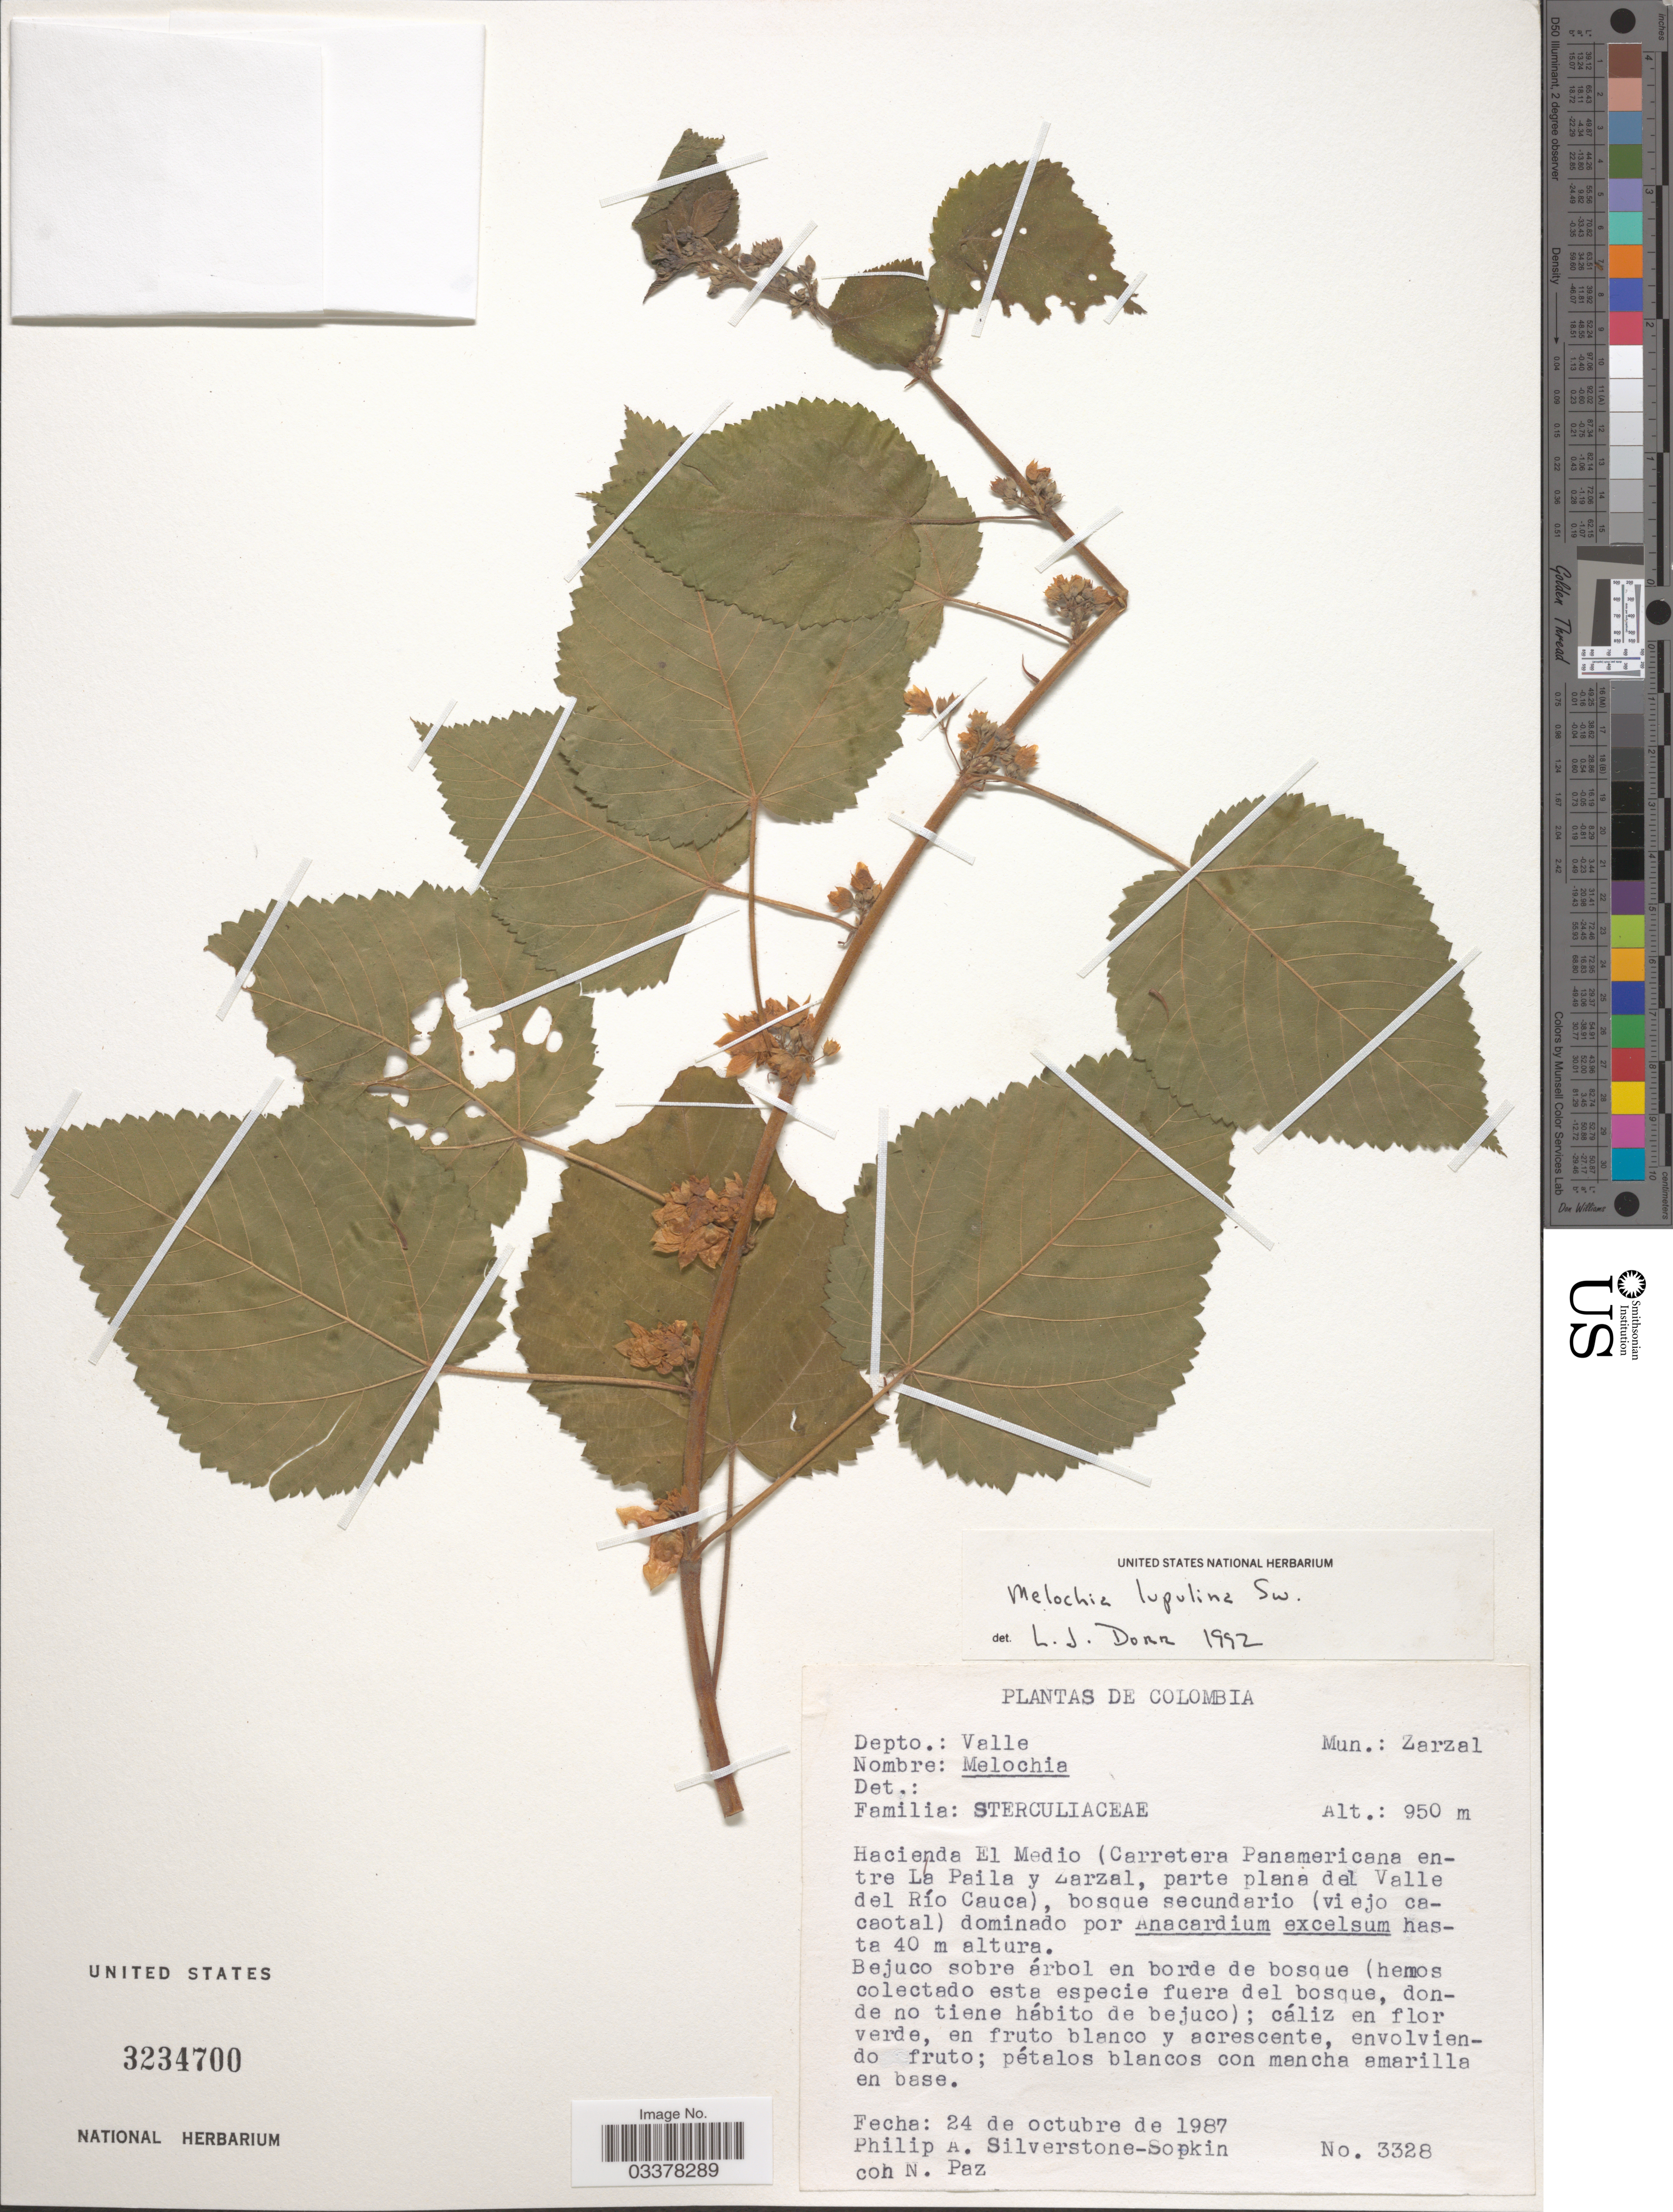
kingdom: Plantae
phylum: Tracheophyta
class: Magnoliopsida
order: Malvales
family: Malvaceae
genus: Melochia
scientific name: Melochia lupulina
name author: Sw.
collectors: P. A. Silverstone-Sopkin & N. Paz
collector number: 3328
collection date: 1987-10-24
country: Colombia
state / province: Valle del Cauca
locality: Depto.: Valle. Mun.: Zarzal. Hacienda El Medio (Carretera Panamericana entre La Paila y Zarzal, parte plana del Valle del Río Cauca), bosque secundario (viejo cacaotal).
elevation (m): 950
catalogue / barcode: US 3234700